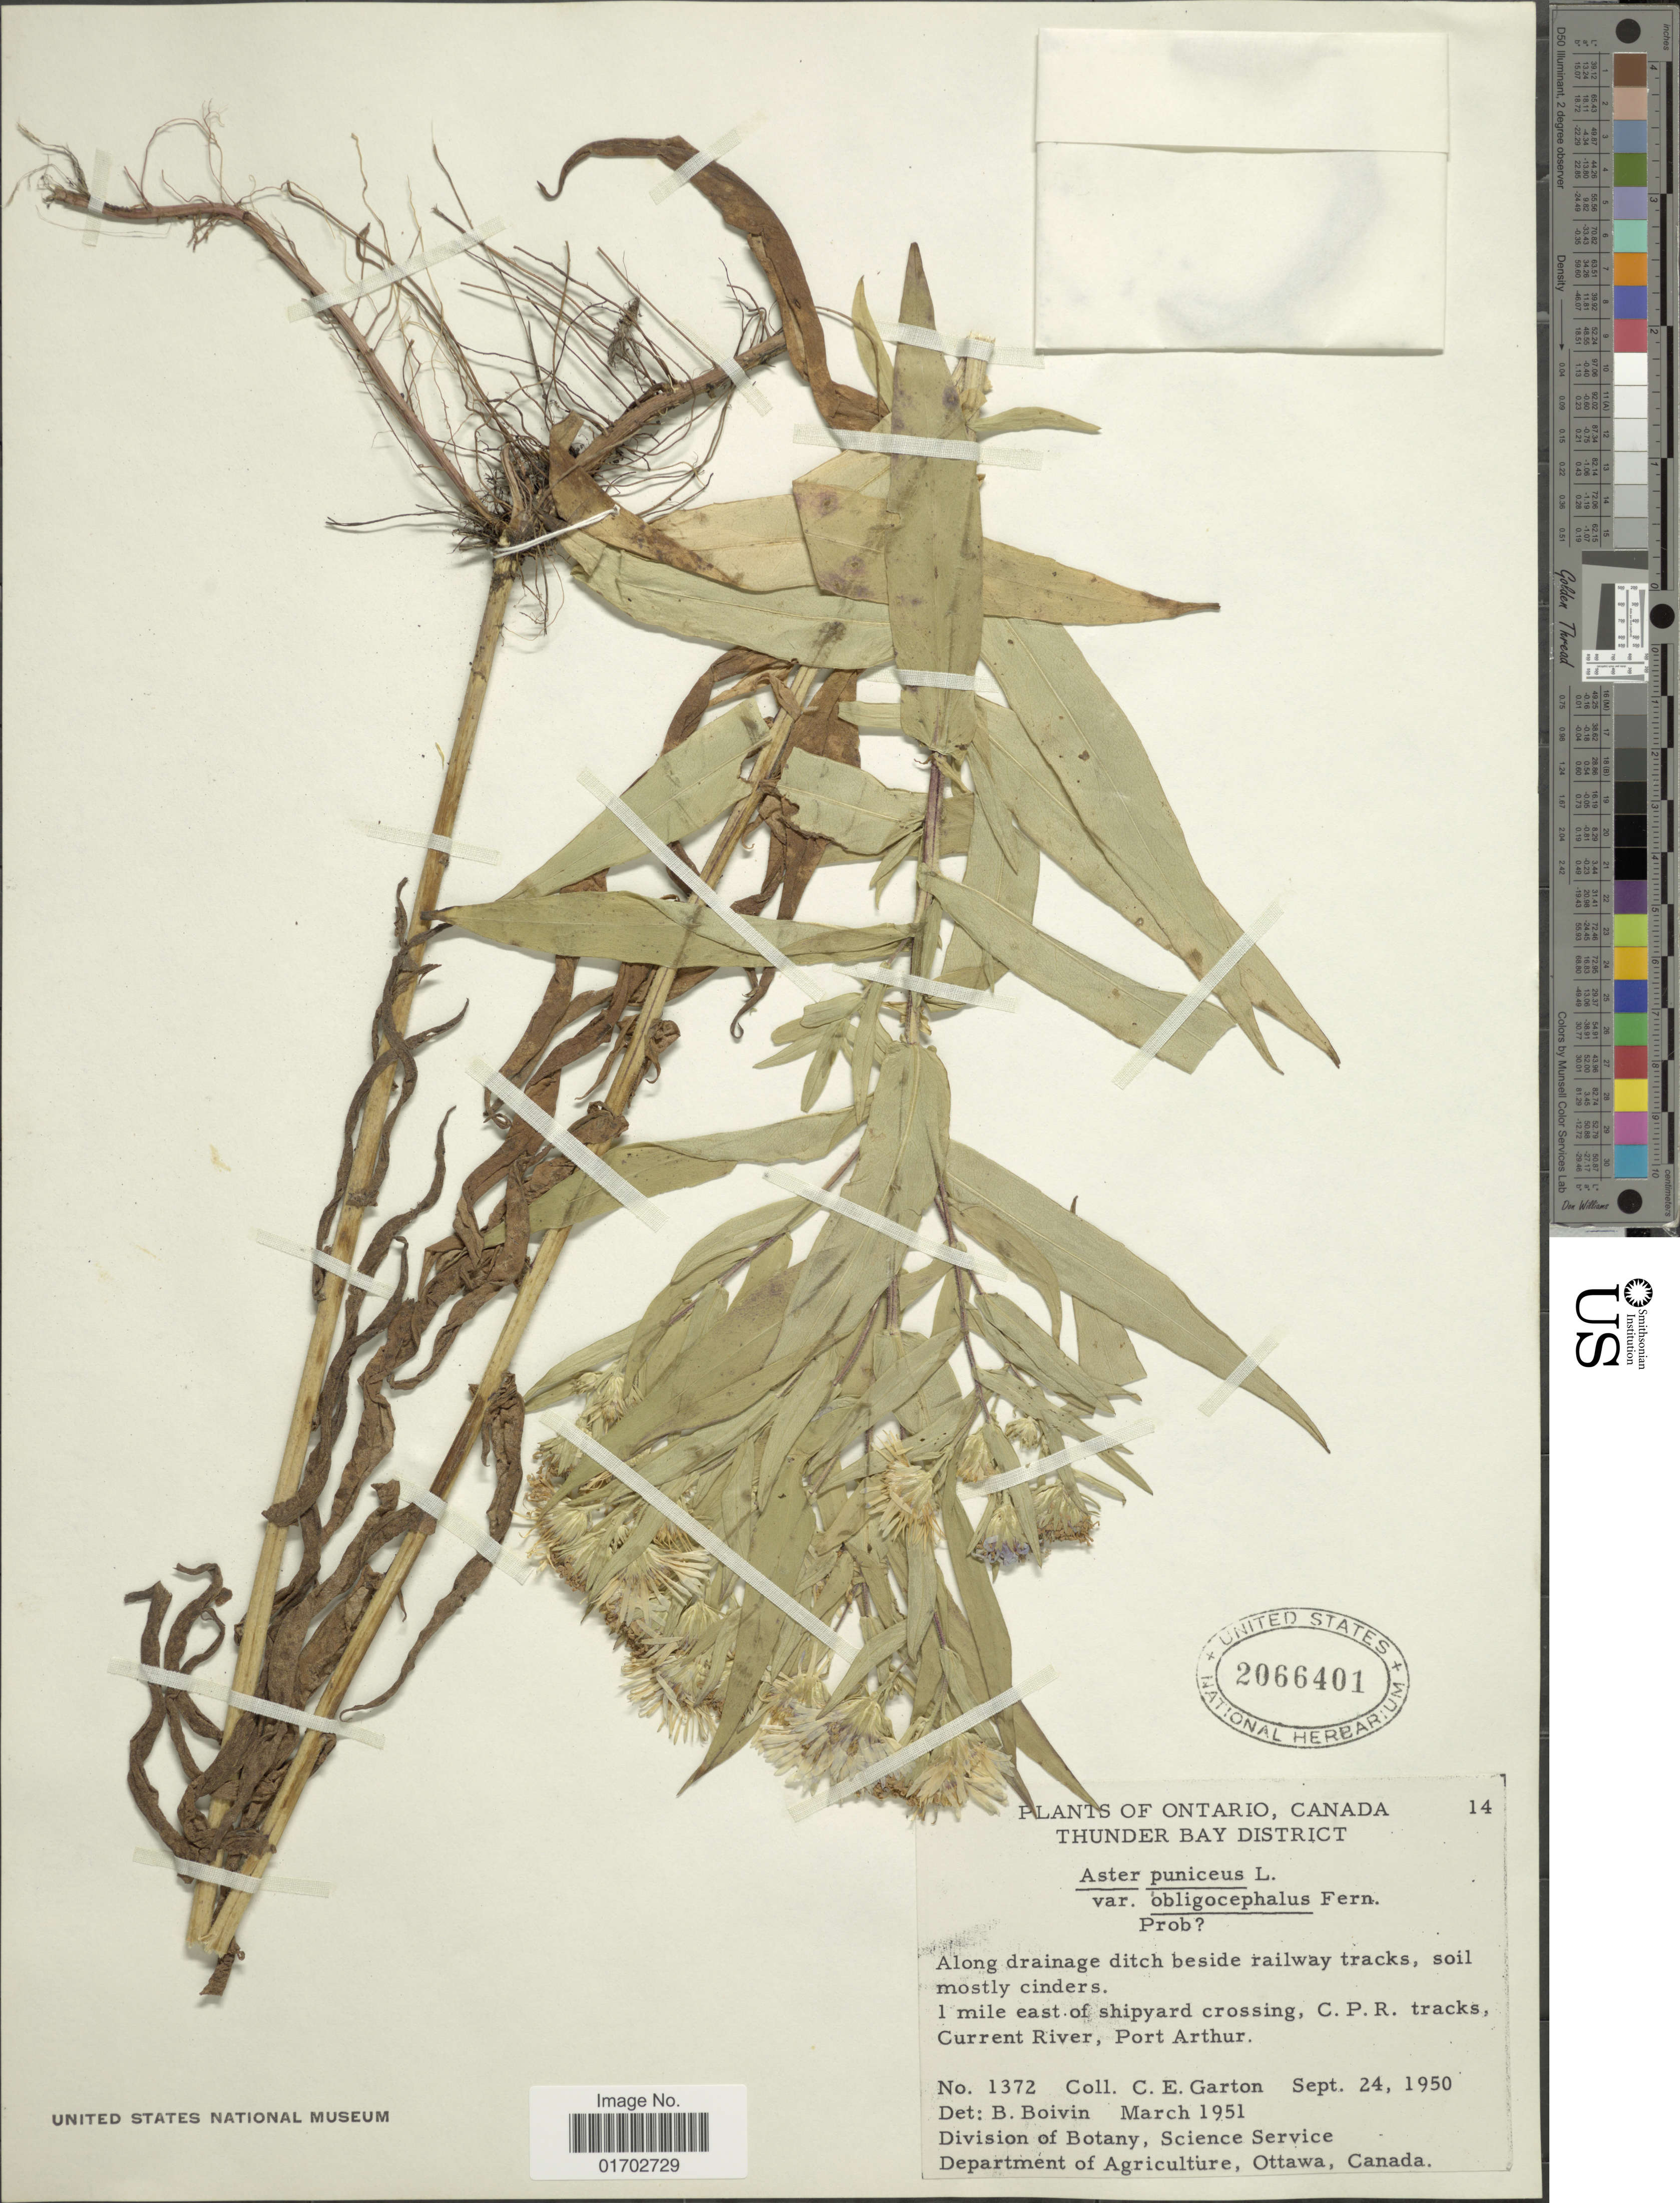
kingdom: Plantae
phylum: Tracheophyta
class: Magnoliopsida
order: Asterales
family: Asteraceae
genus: Symphyotrichum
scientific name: Symphyotrichum puniceum var. puniceum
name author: (L.) Á. Löve & D. Löve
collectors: C. E. Garton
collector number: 1372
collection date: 1950-09-24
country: Canada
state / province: Ontario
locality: Thunder Bay District, Along drainage ditch beside railway tracks, soil mostly cinders. 1 mile east of shipyard crossing, C.P. R. tracks, Current River, Port Arthur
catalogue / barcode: US 2066401